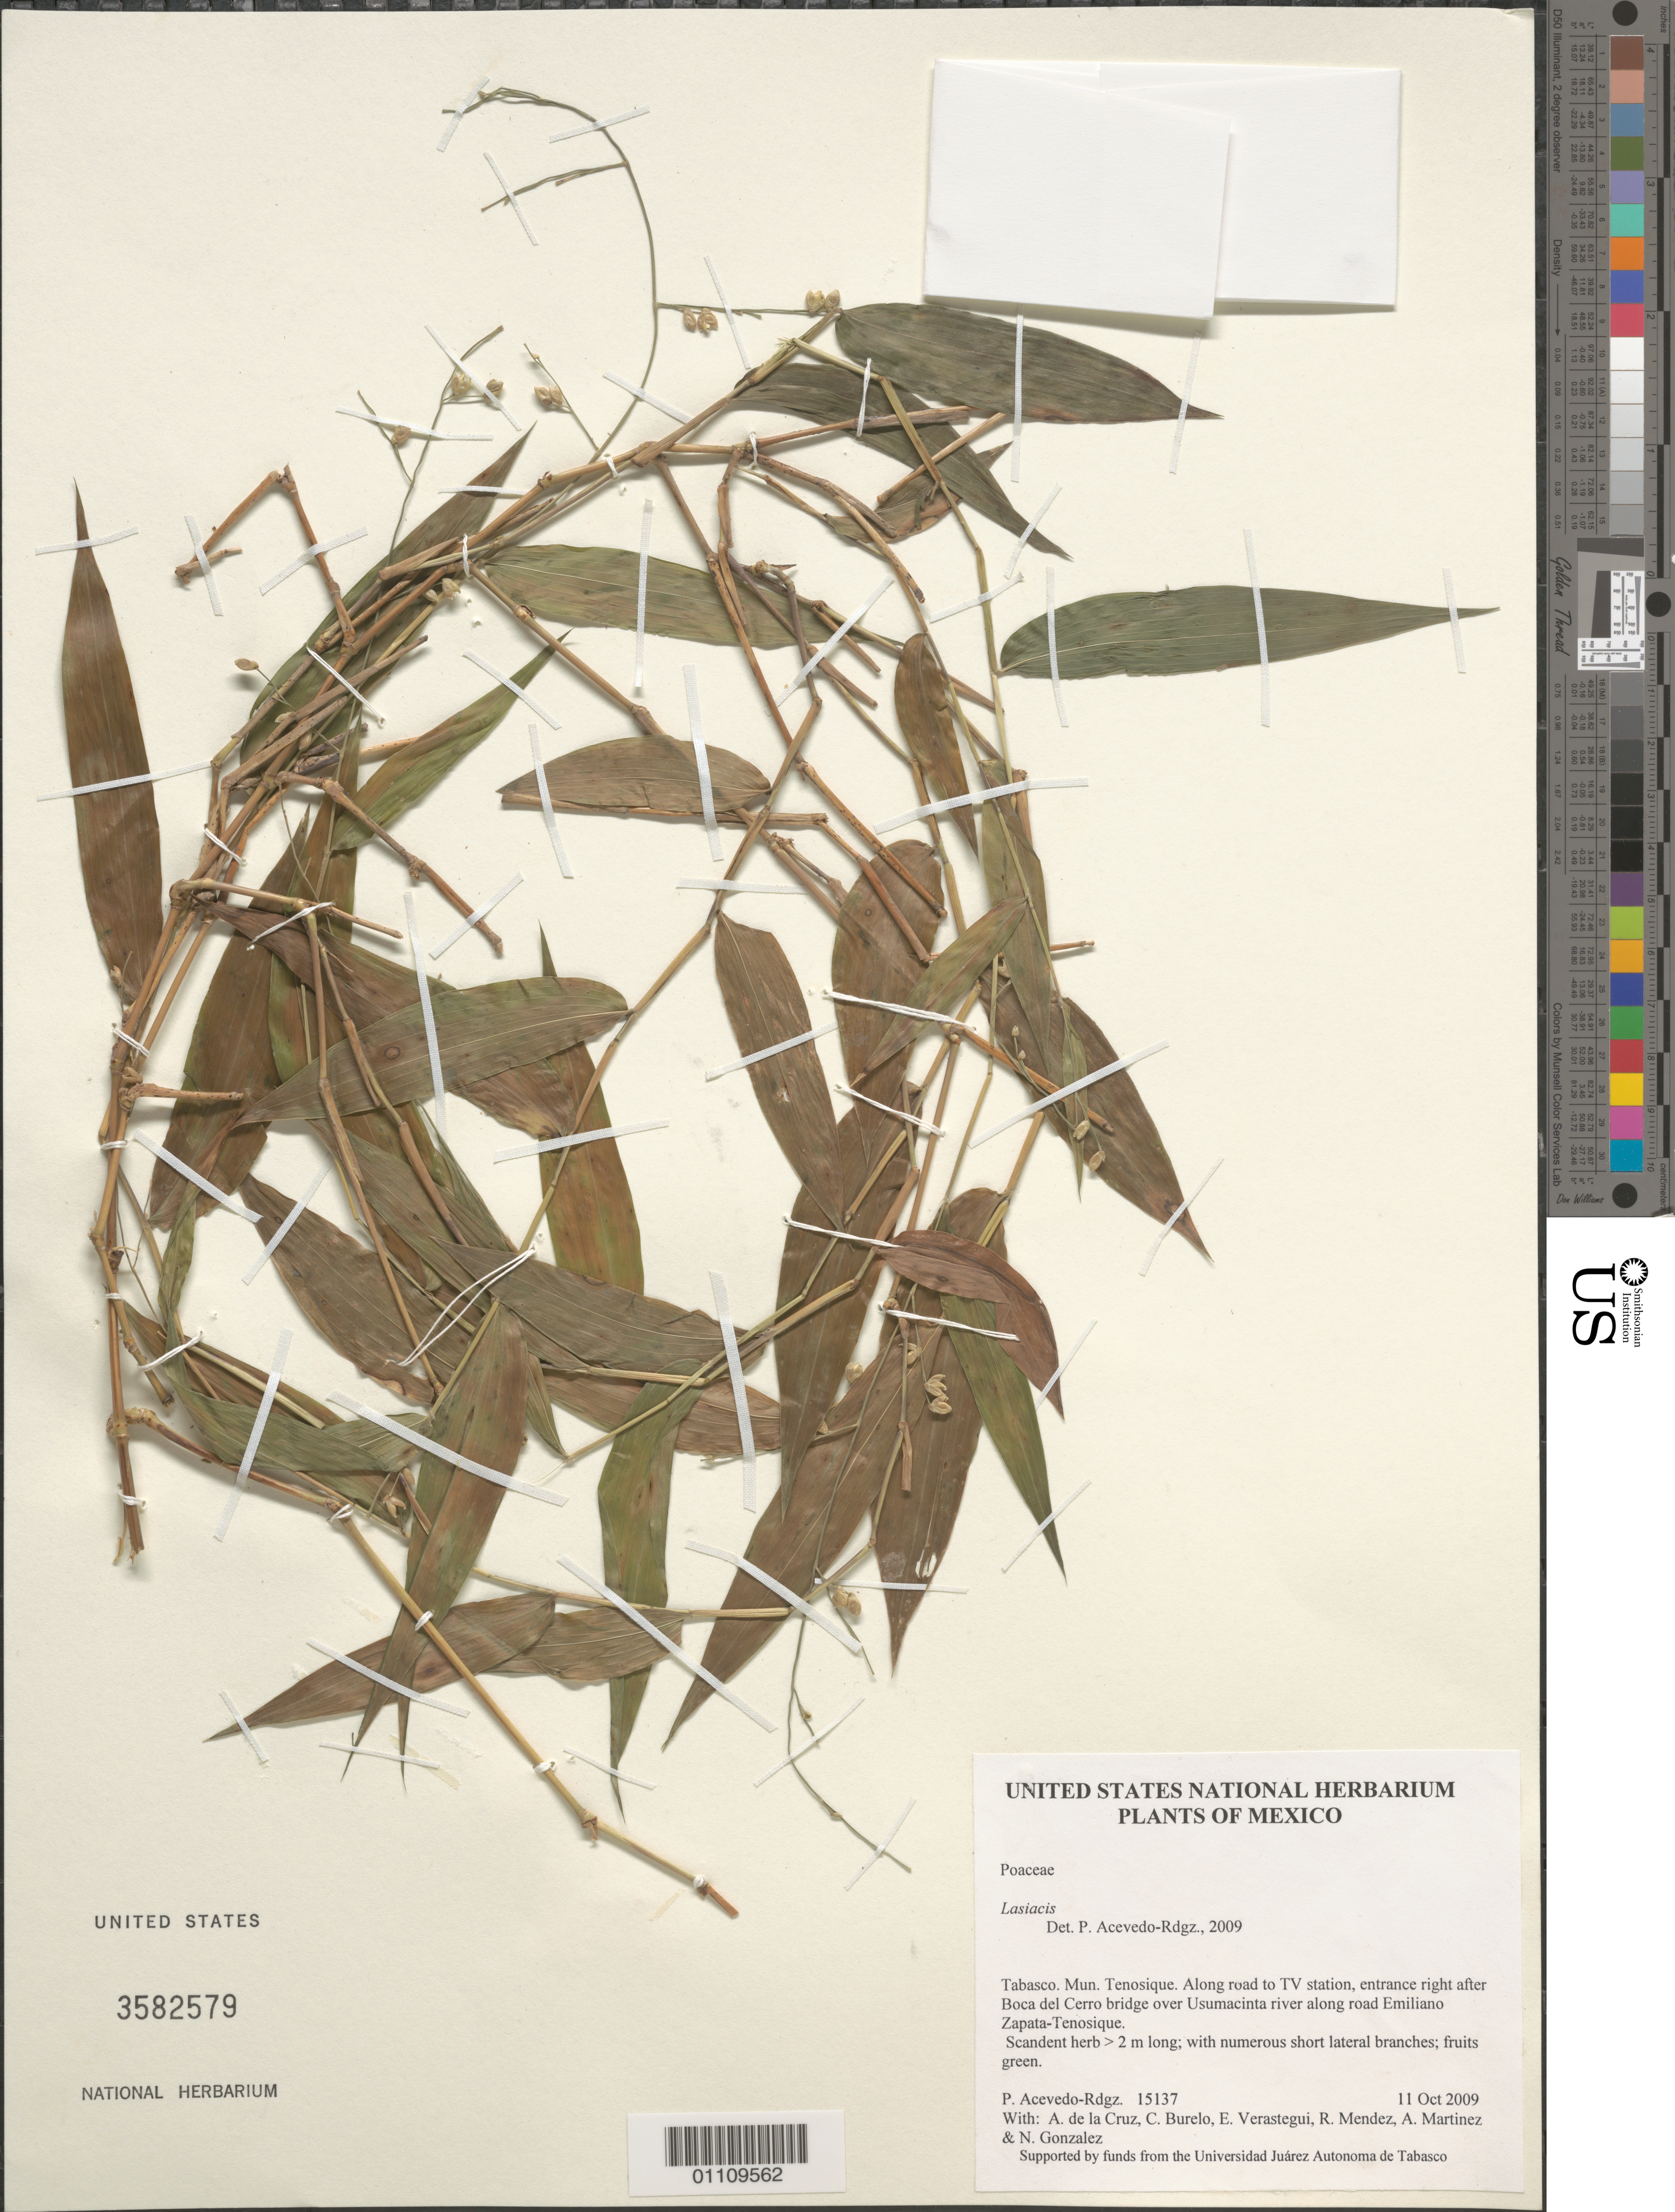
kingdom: Plantae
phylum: Tracheophyta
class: Liliopsida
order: Poales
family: Poaceae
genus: Lasiacis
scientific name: Lasiacis sp.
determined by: Acevedo-Rodríguez, P., (BOT), Smithsonian Institution - National Museum of Natural History (UNITED STATES)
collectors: P. Acevedo-Rodr., A. de la Cruz, C. Burelo, E. Verastegui, R. Mendez & A. Martinez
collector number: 15137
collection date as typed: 11 Oct 2009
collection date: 2009-10-11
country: Mexico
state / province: Tabasco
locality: Mun. Tenosique. Along road to TV station, entrance right after Boca del Cerro bridge over Usumacinta river along road Emiliano Zapata-Tenosique.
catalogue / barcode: US 3582579